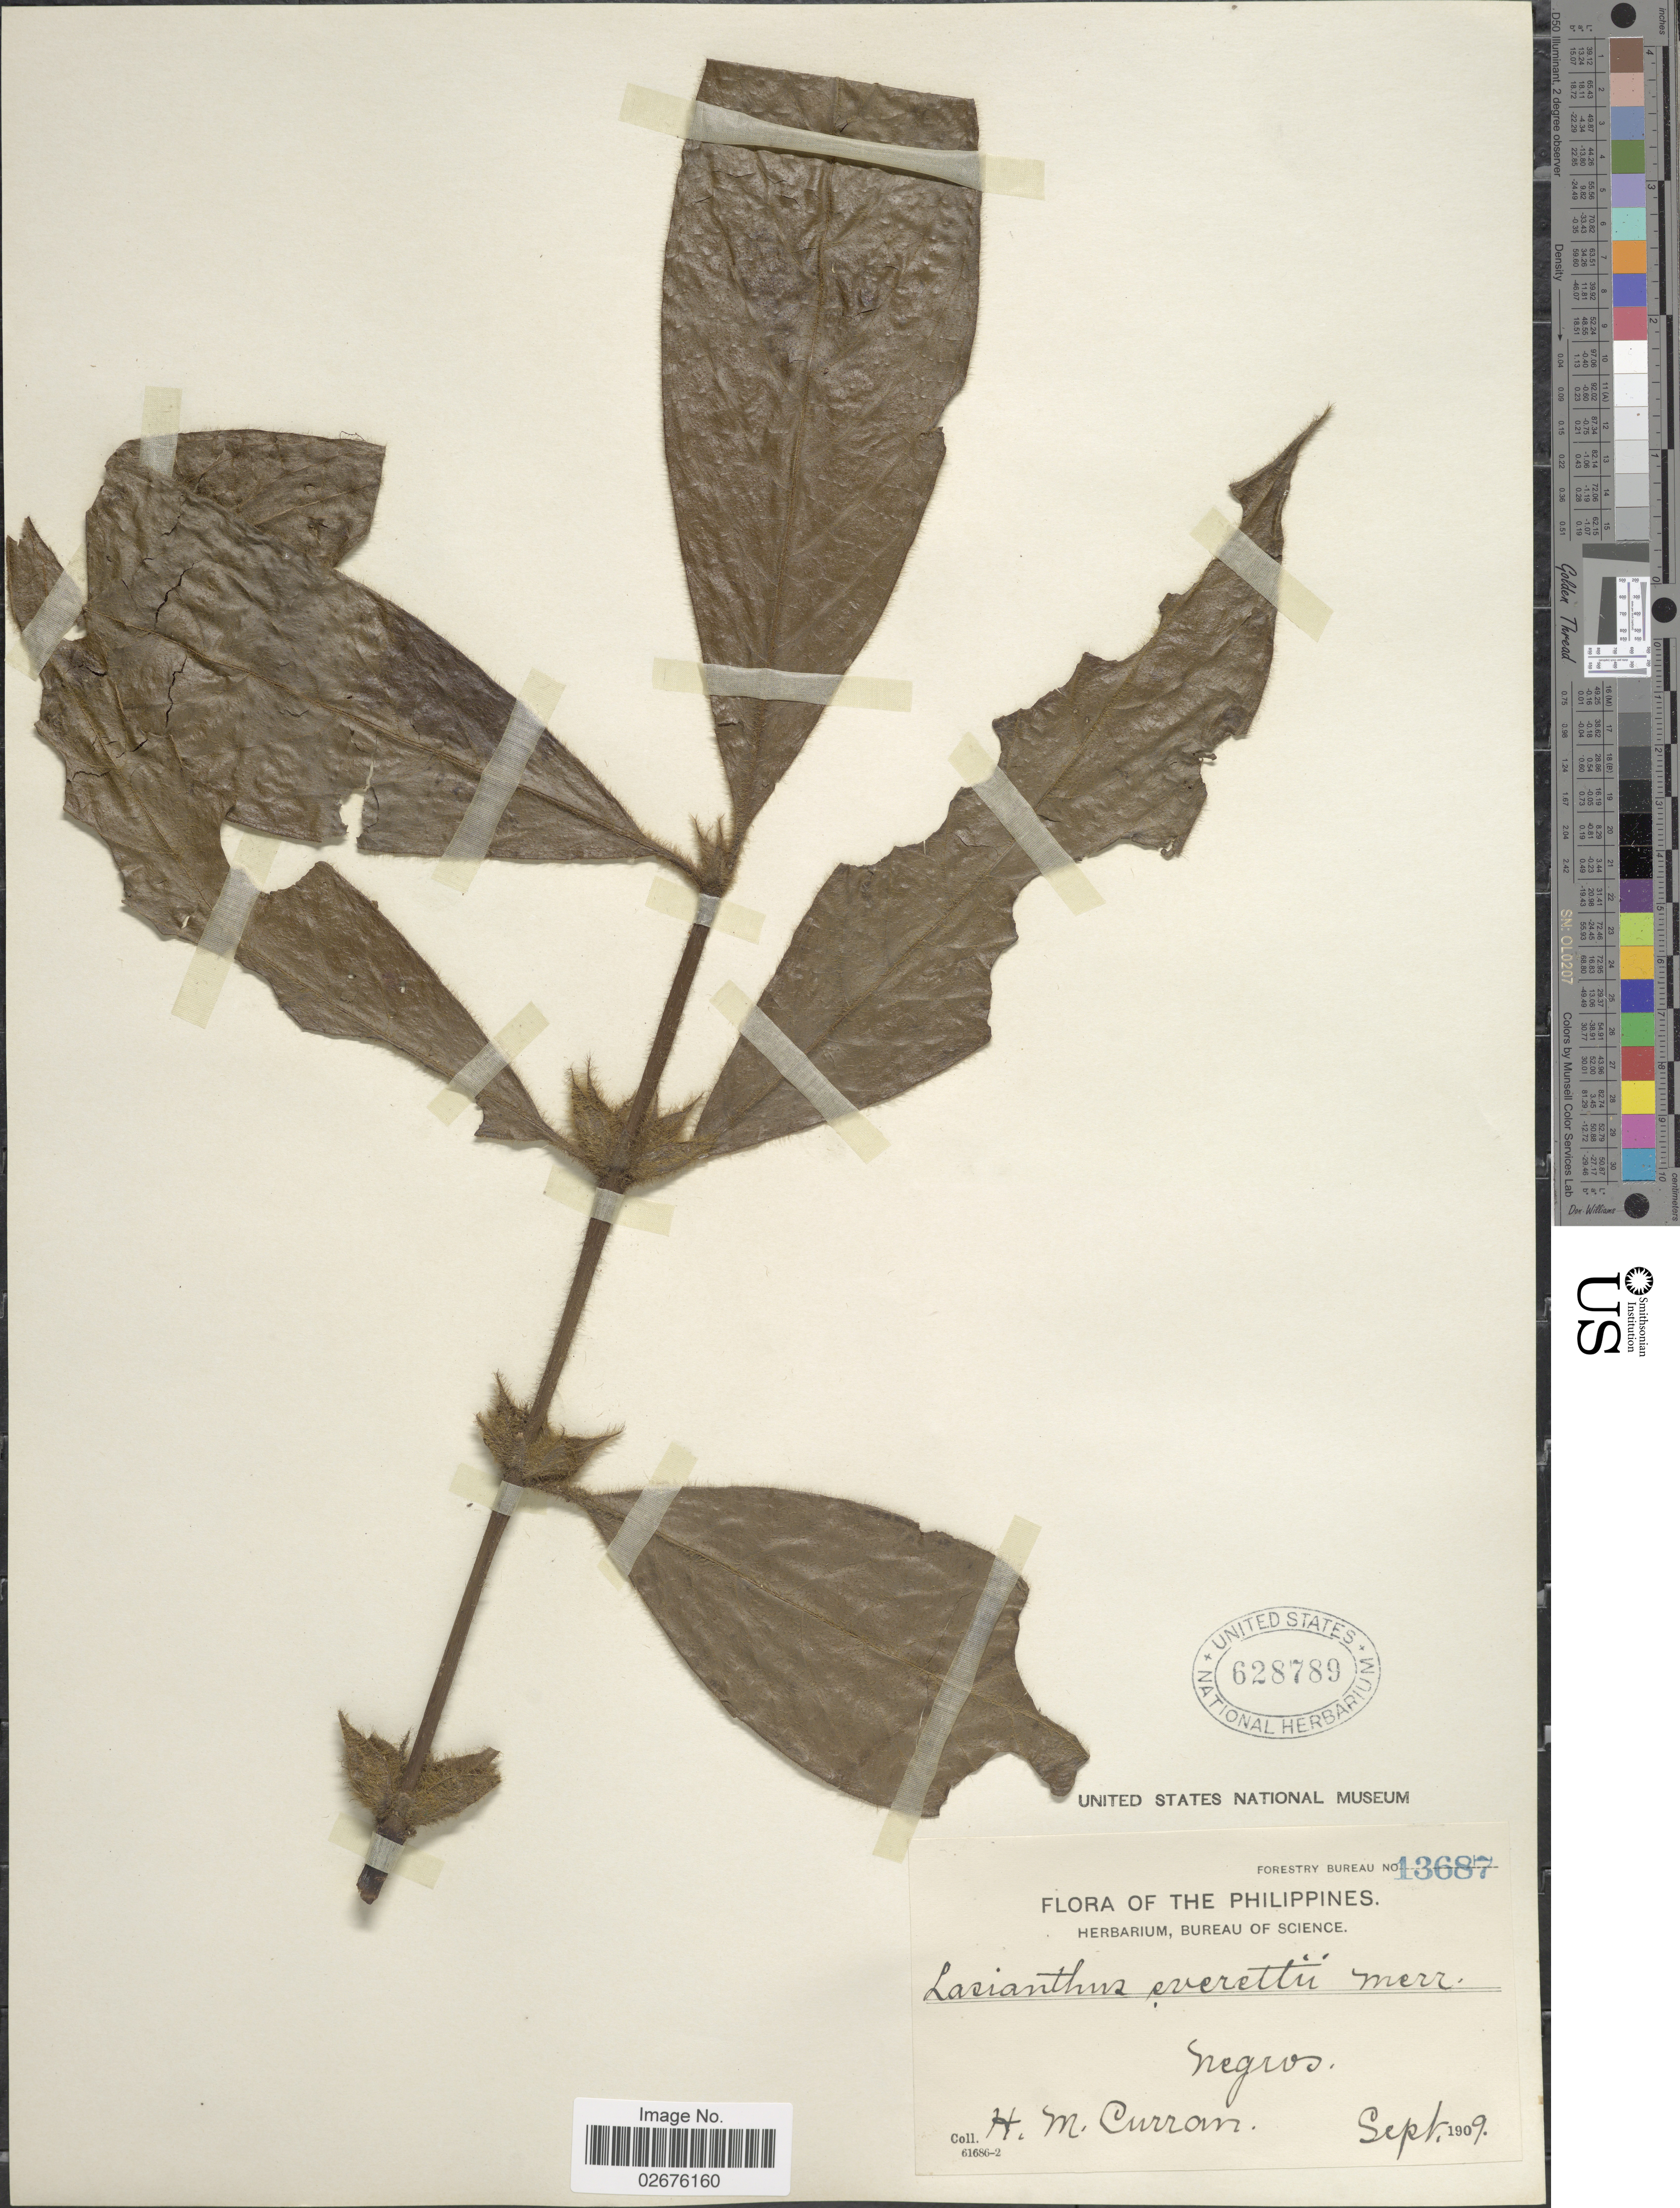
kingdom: Plantae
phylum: Tracheophyta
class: Magnoliopsida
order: Gentianales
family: Rubiaceae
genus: Lasianthus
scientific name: Lasianthus hirsutus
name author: (Roxb.) Merr.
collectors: H. M. Curran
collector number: Forestry Bureau 13687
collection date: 1909-09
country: Philippines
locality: Negros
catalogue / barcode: US 628789